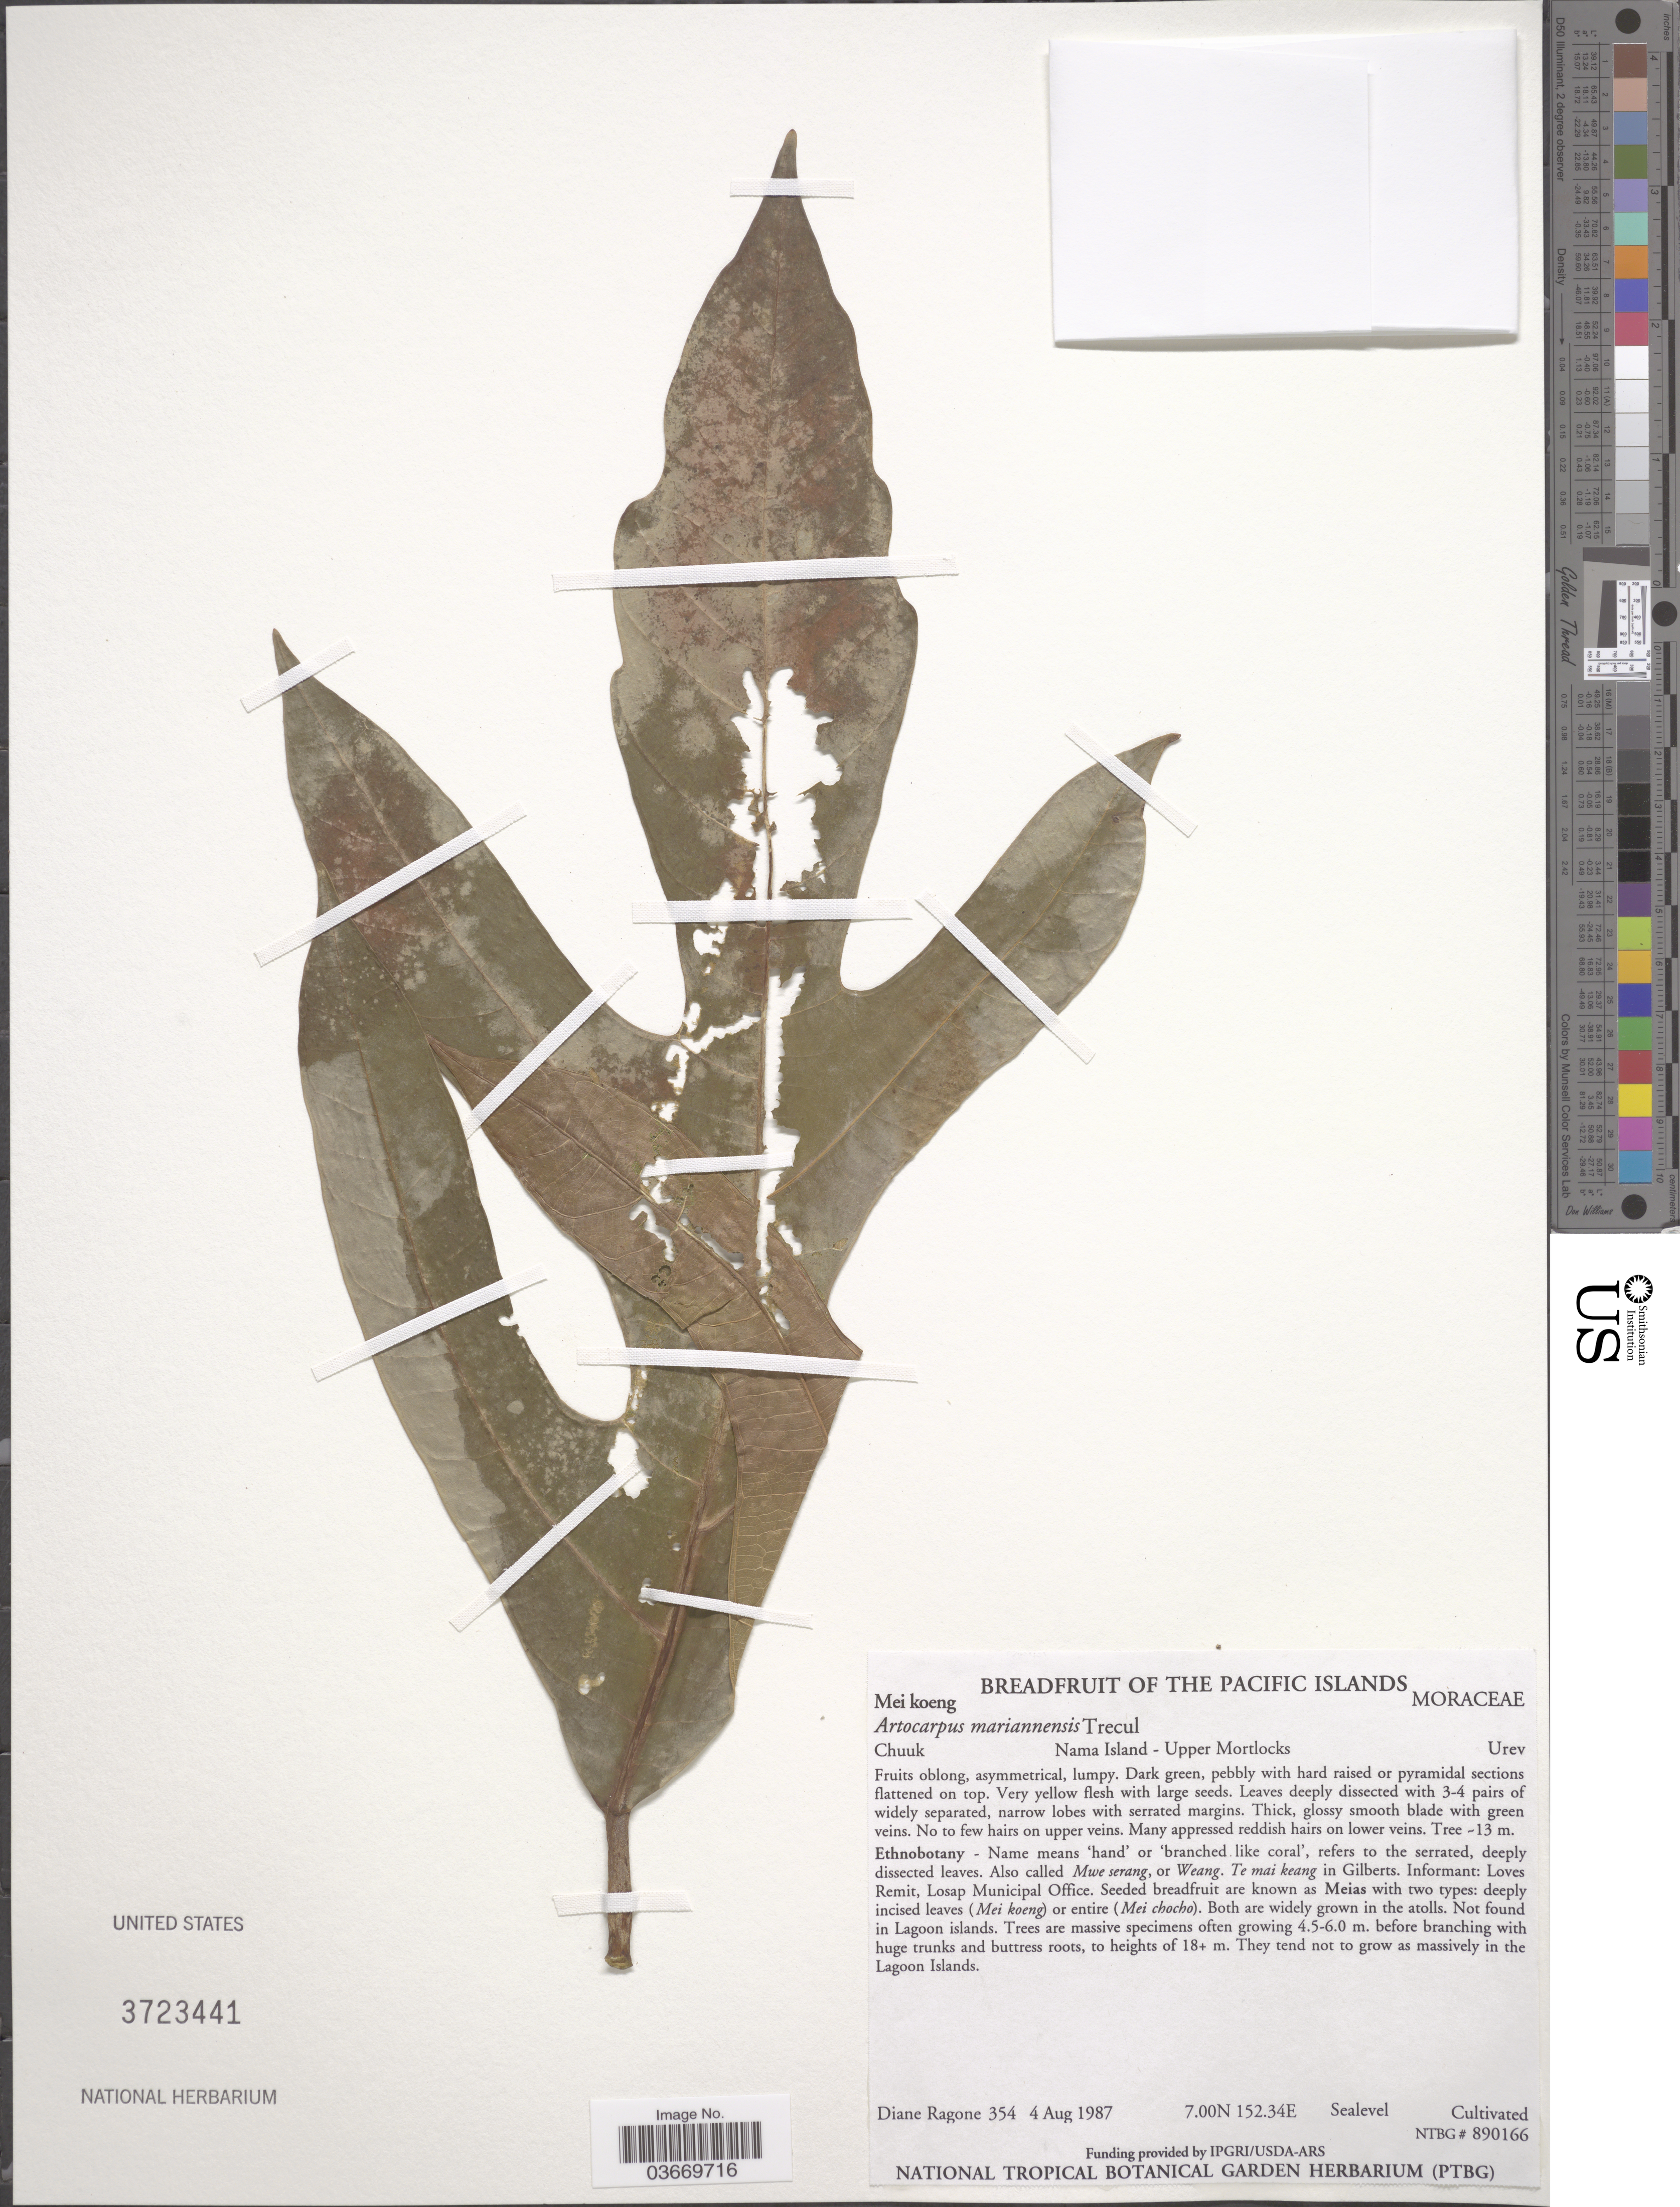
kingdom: Plantae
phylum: Tracheophyta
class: Magnoliopsida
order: Rosales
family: Moraceae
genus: Artocarpus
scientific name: Artocarpus altilis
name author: (Parkinson) Fosberg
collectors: D. Ragone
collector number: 354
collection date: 1987-08-04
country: Micronesia, Federated States of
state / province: Truk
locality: Chuuk. Nama Island - Upper Mortlocks. Urev.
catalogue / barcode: US 3723441